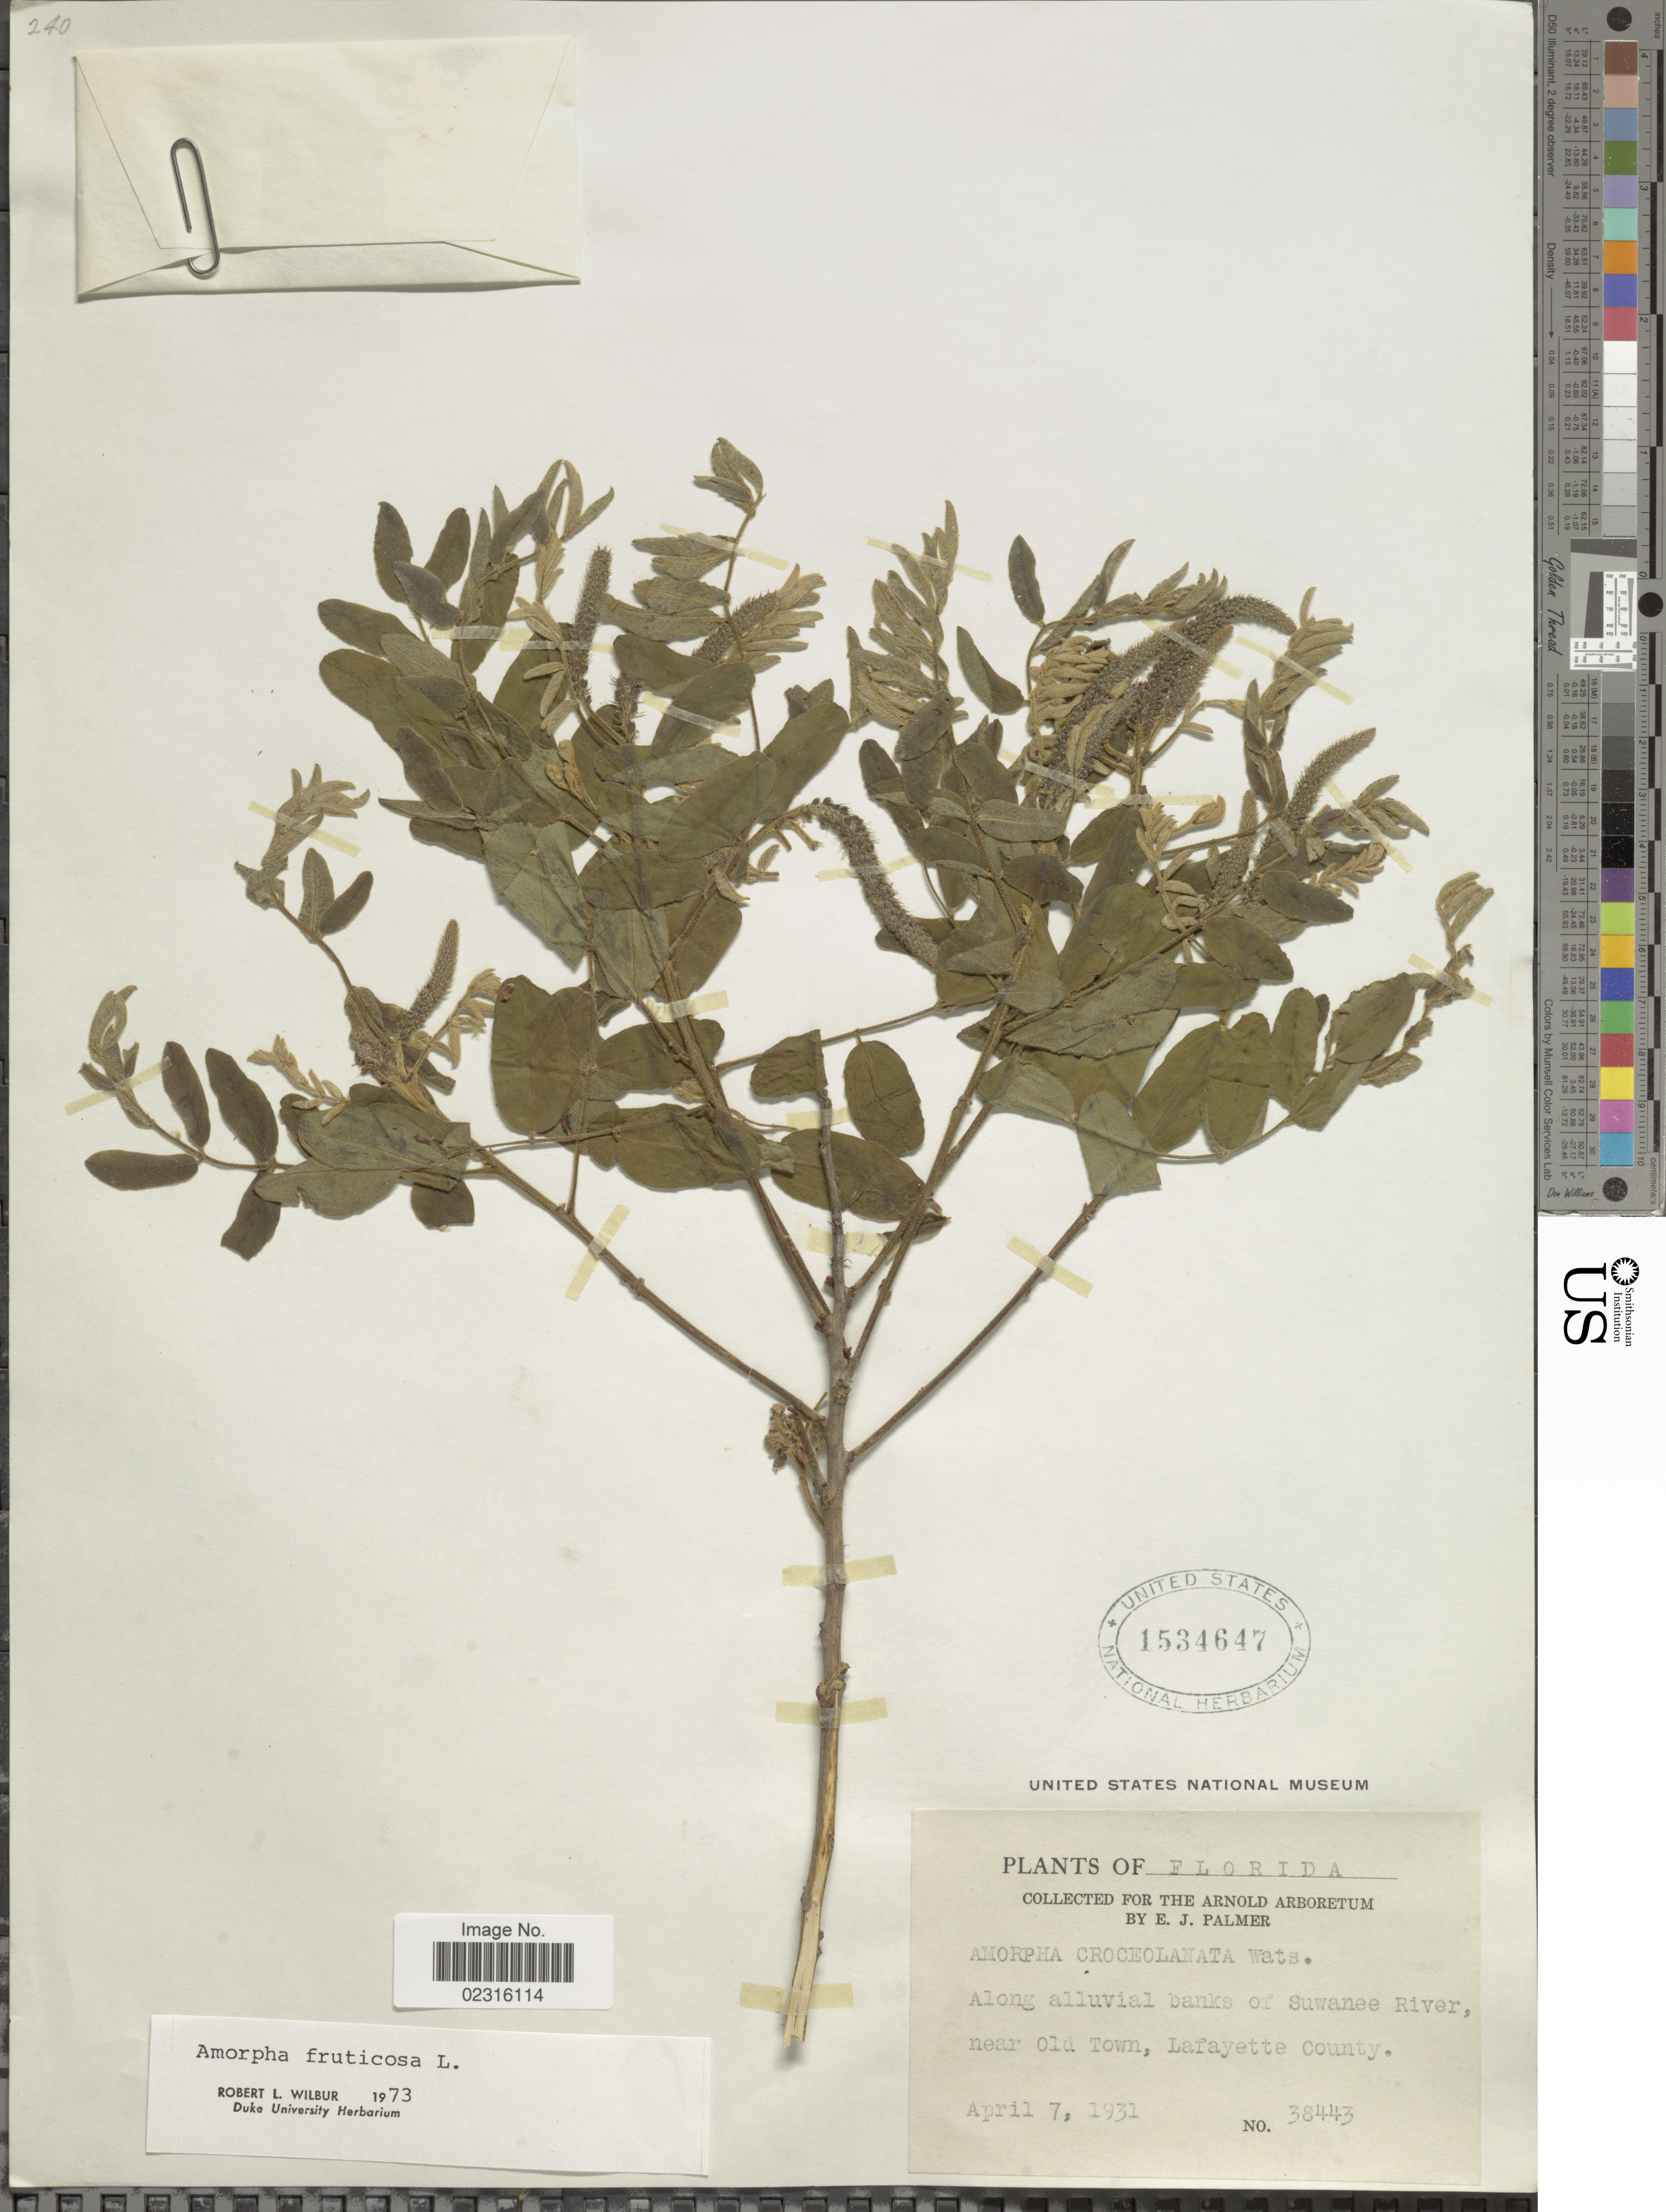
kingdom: Plantae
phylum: Tracheophyta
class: Magnoliopsida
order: Fabales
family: Fabaceae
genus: Amorpha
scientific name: Amorpha fruticosa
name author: L.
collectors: E. J. Palmer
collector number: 38443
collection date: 1931-04-07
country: United States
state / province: Florida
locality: Suwanee River, near Old Town, Lafayette County.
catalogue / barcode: US 1534647